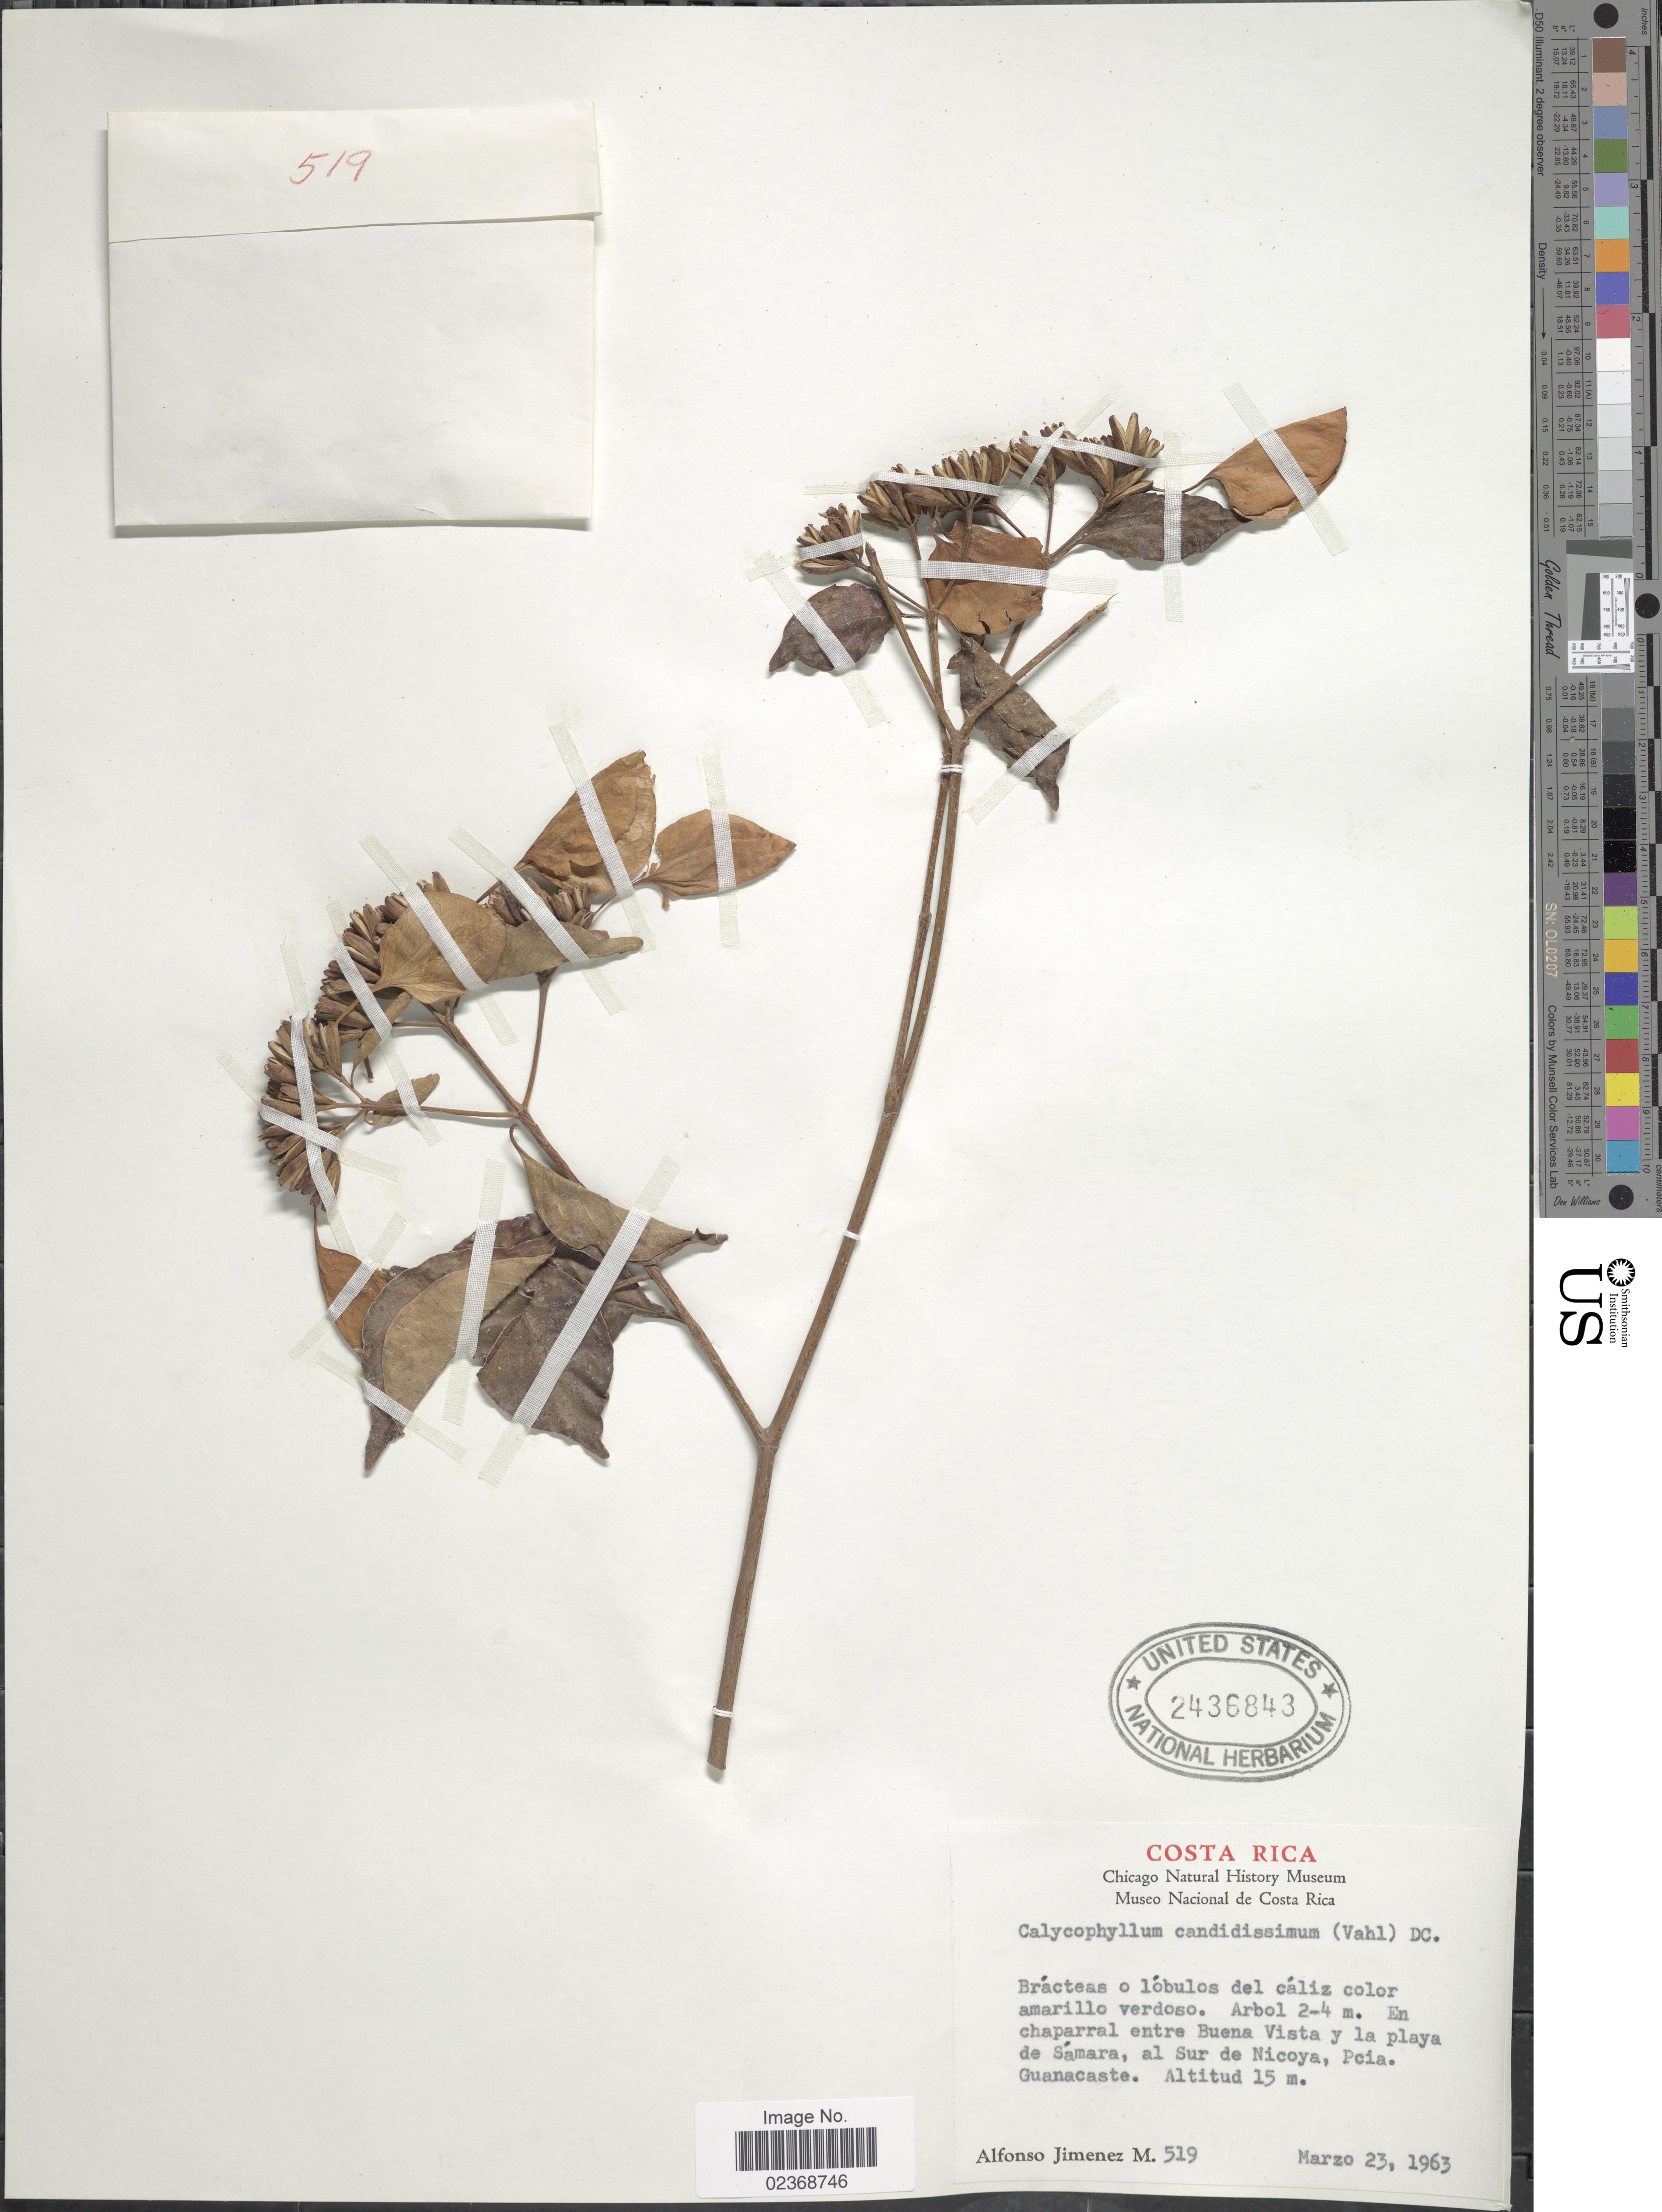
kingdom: Plantae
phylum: Tracheophyta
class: Magnoliopsida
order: Gentianales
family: Rubiaceae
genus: Calycophyllum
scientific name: Calycophyllum candidissimum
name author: (Vahl) DC.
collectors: A. Jiménez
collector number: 519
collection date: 1963-03-23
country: Costa Rica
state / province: Guanacaste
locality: En chaparral entre Buena Vista y la playa de Samara, al Sur de Nicoya, Pcia.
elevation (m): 15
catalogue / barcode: US 2436843